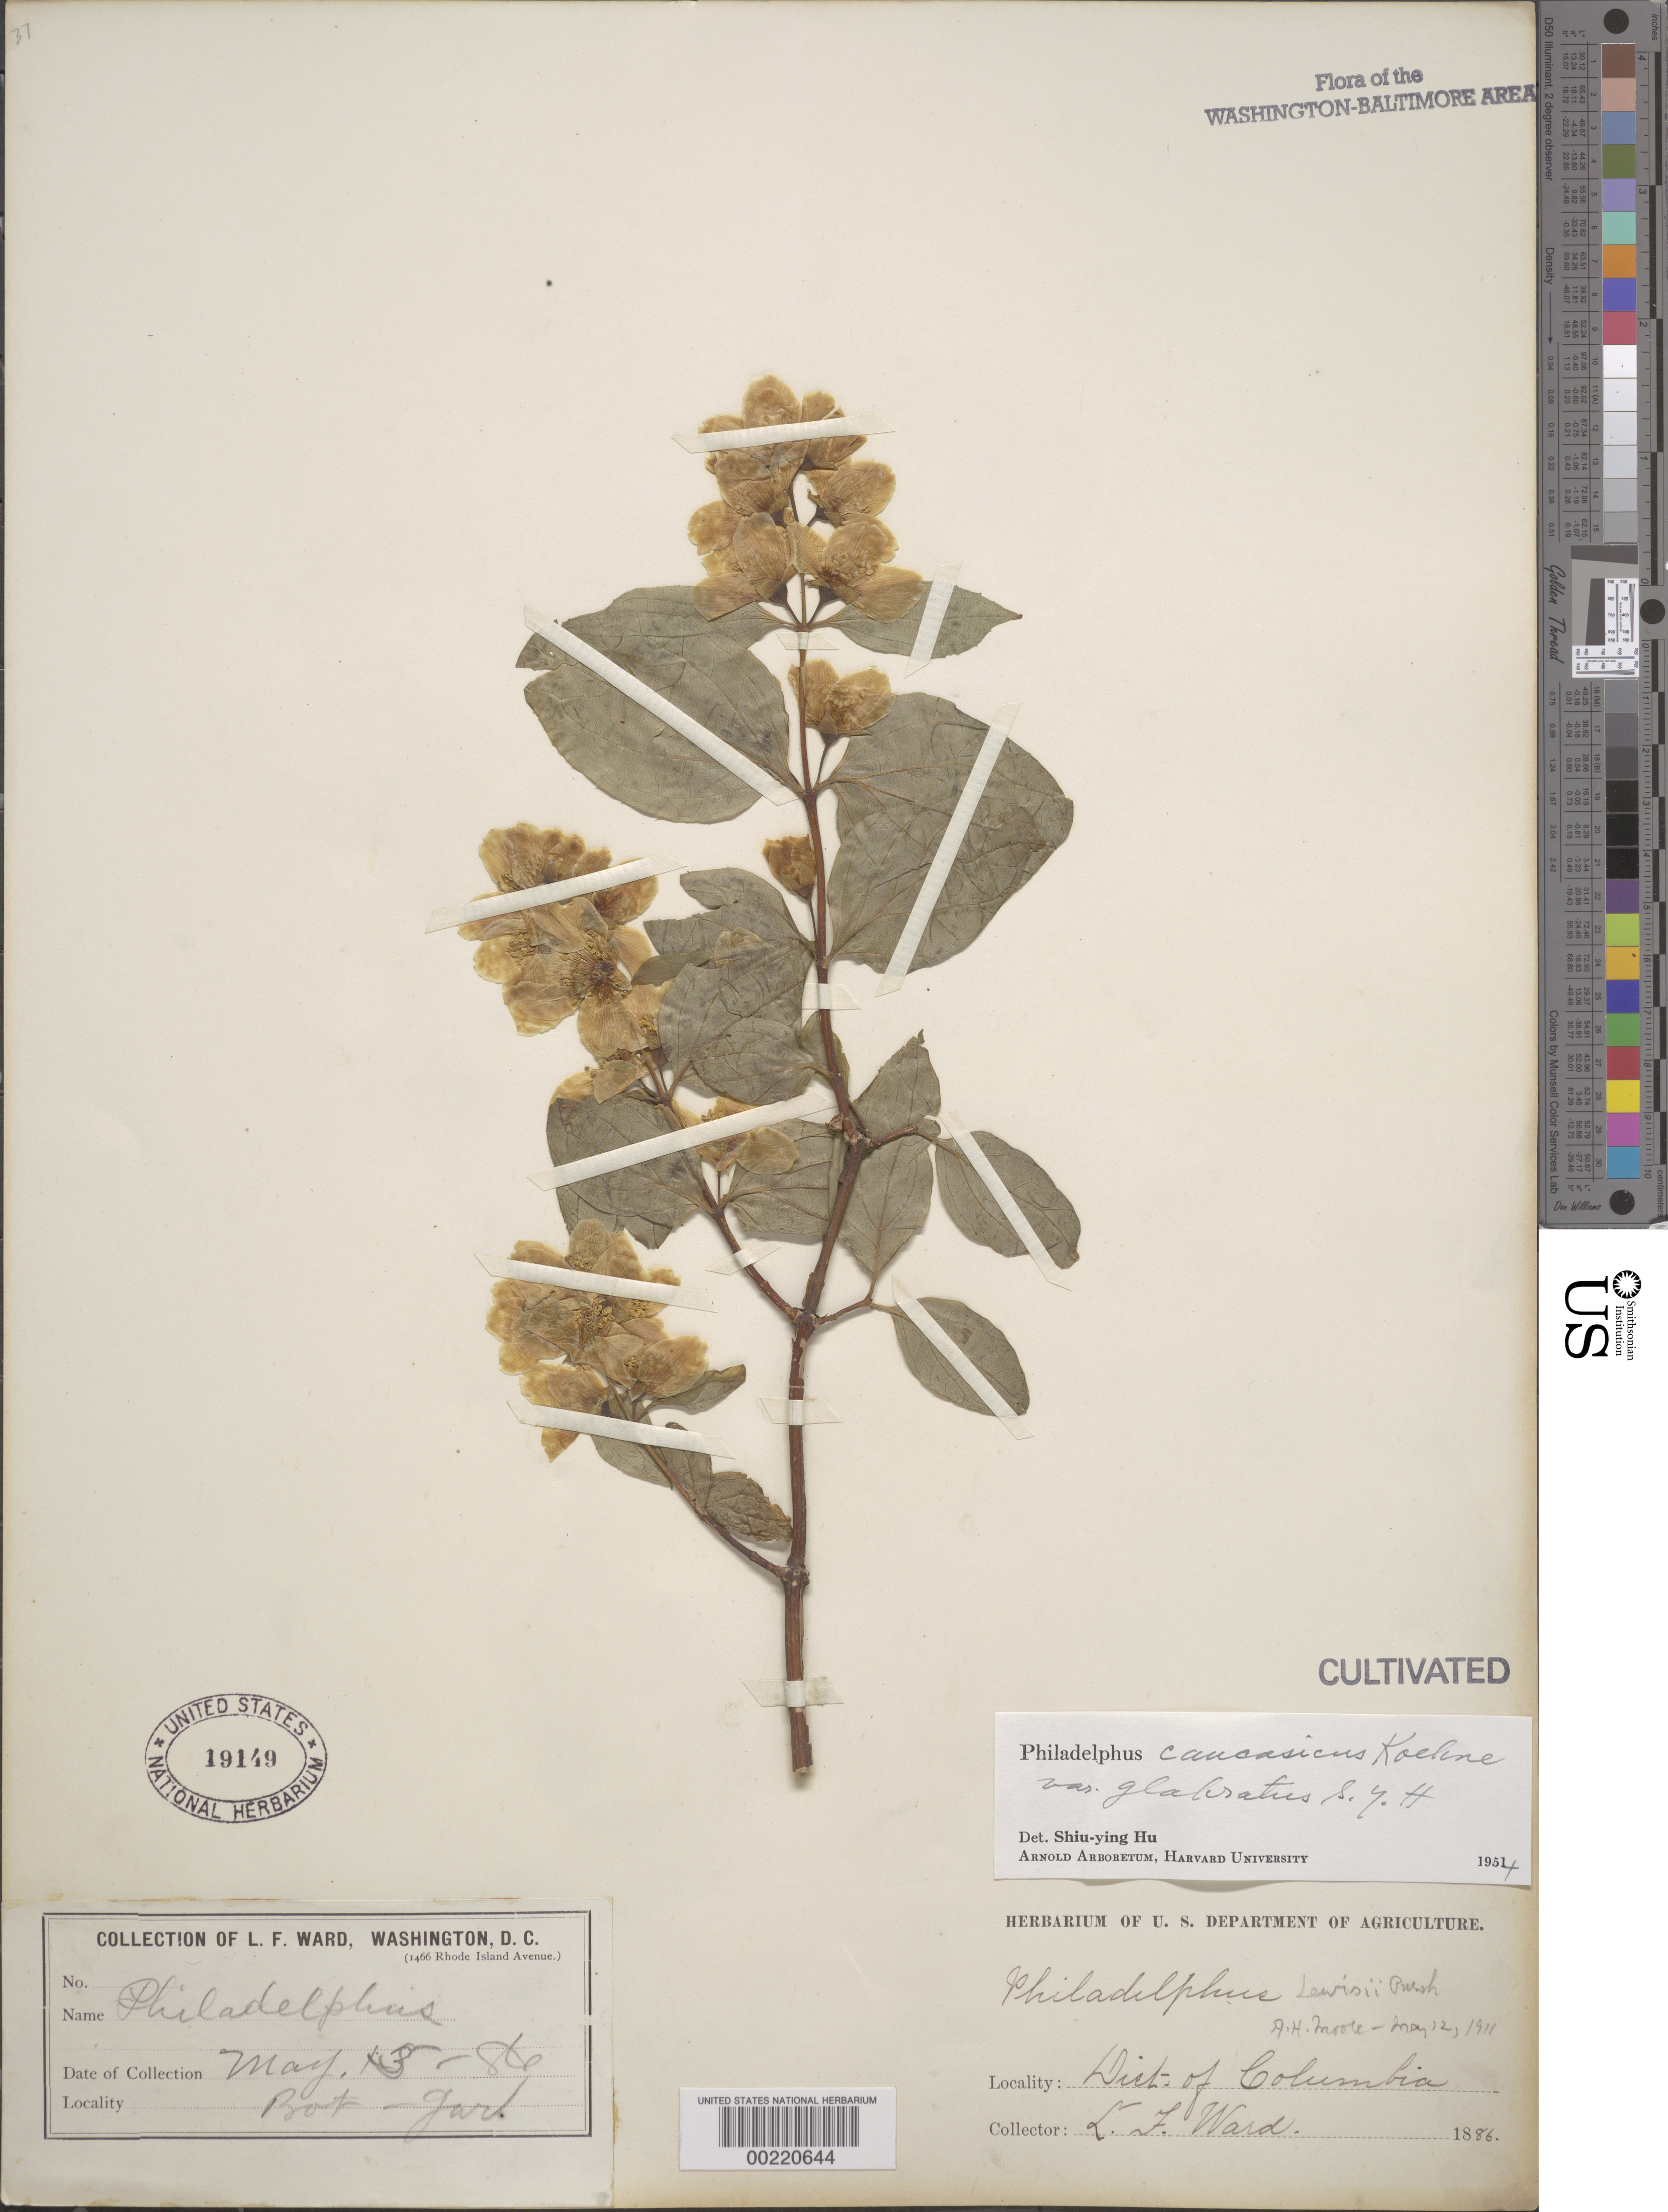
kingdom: Plantae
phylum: Tracheophyta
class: Magnoliopsida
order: Cornales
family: Hydrangeaceae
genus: Philadelphus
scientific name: Philadelphus caucasicus var. glabratus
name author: Hu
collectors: L. F. Ward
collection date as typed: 15 May 1886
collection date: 1886-05-15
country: United States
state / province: District of Columbia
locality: Botanical Gardens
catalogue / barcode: US 19149